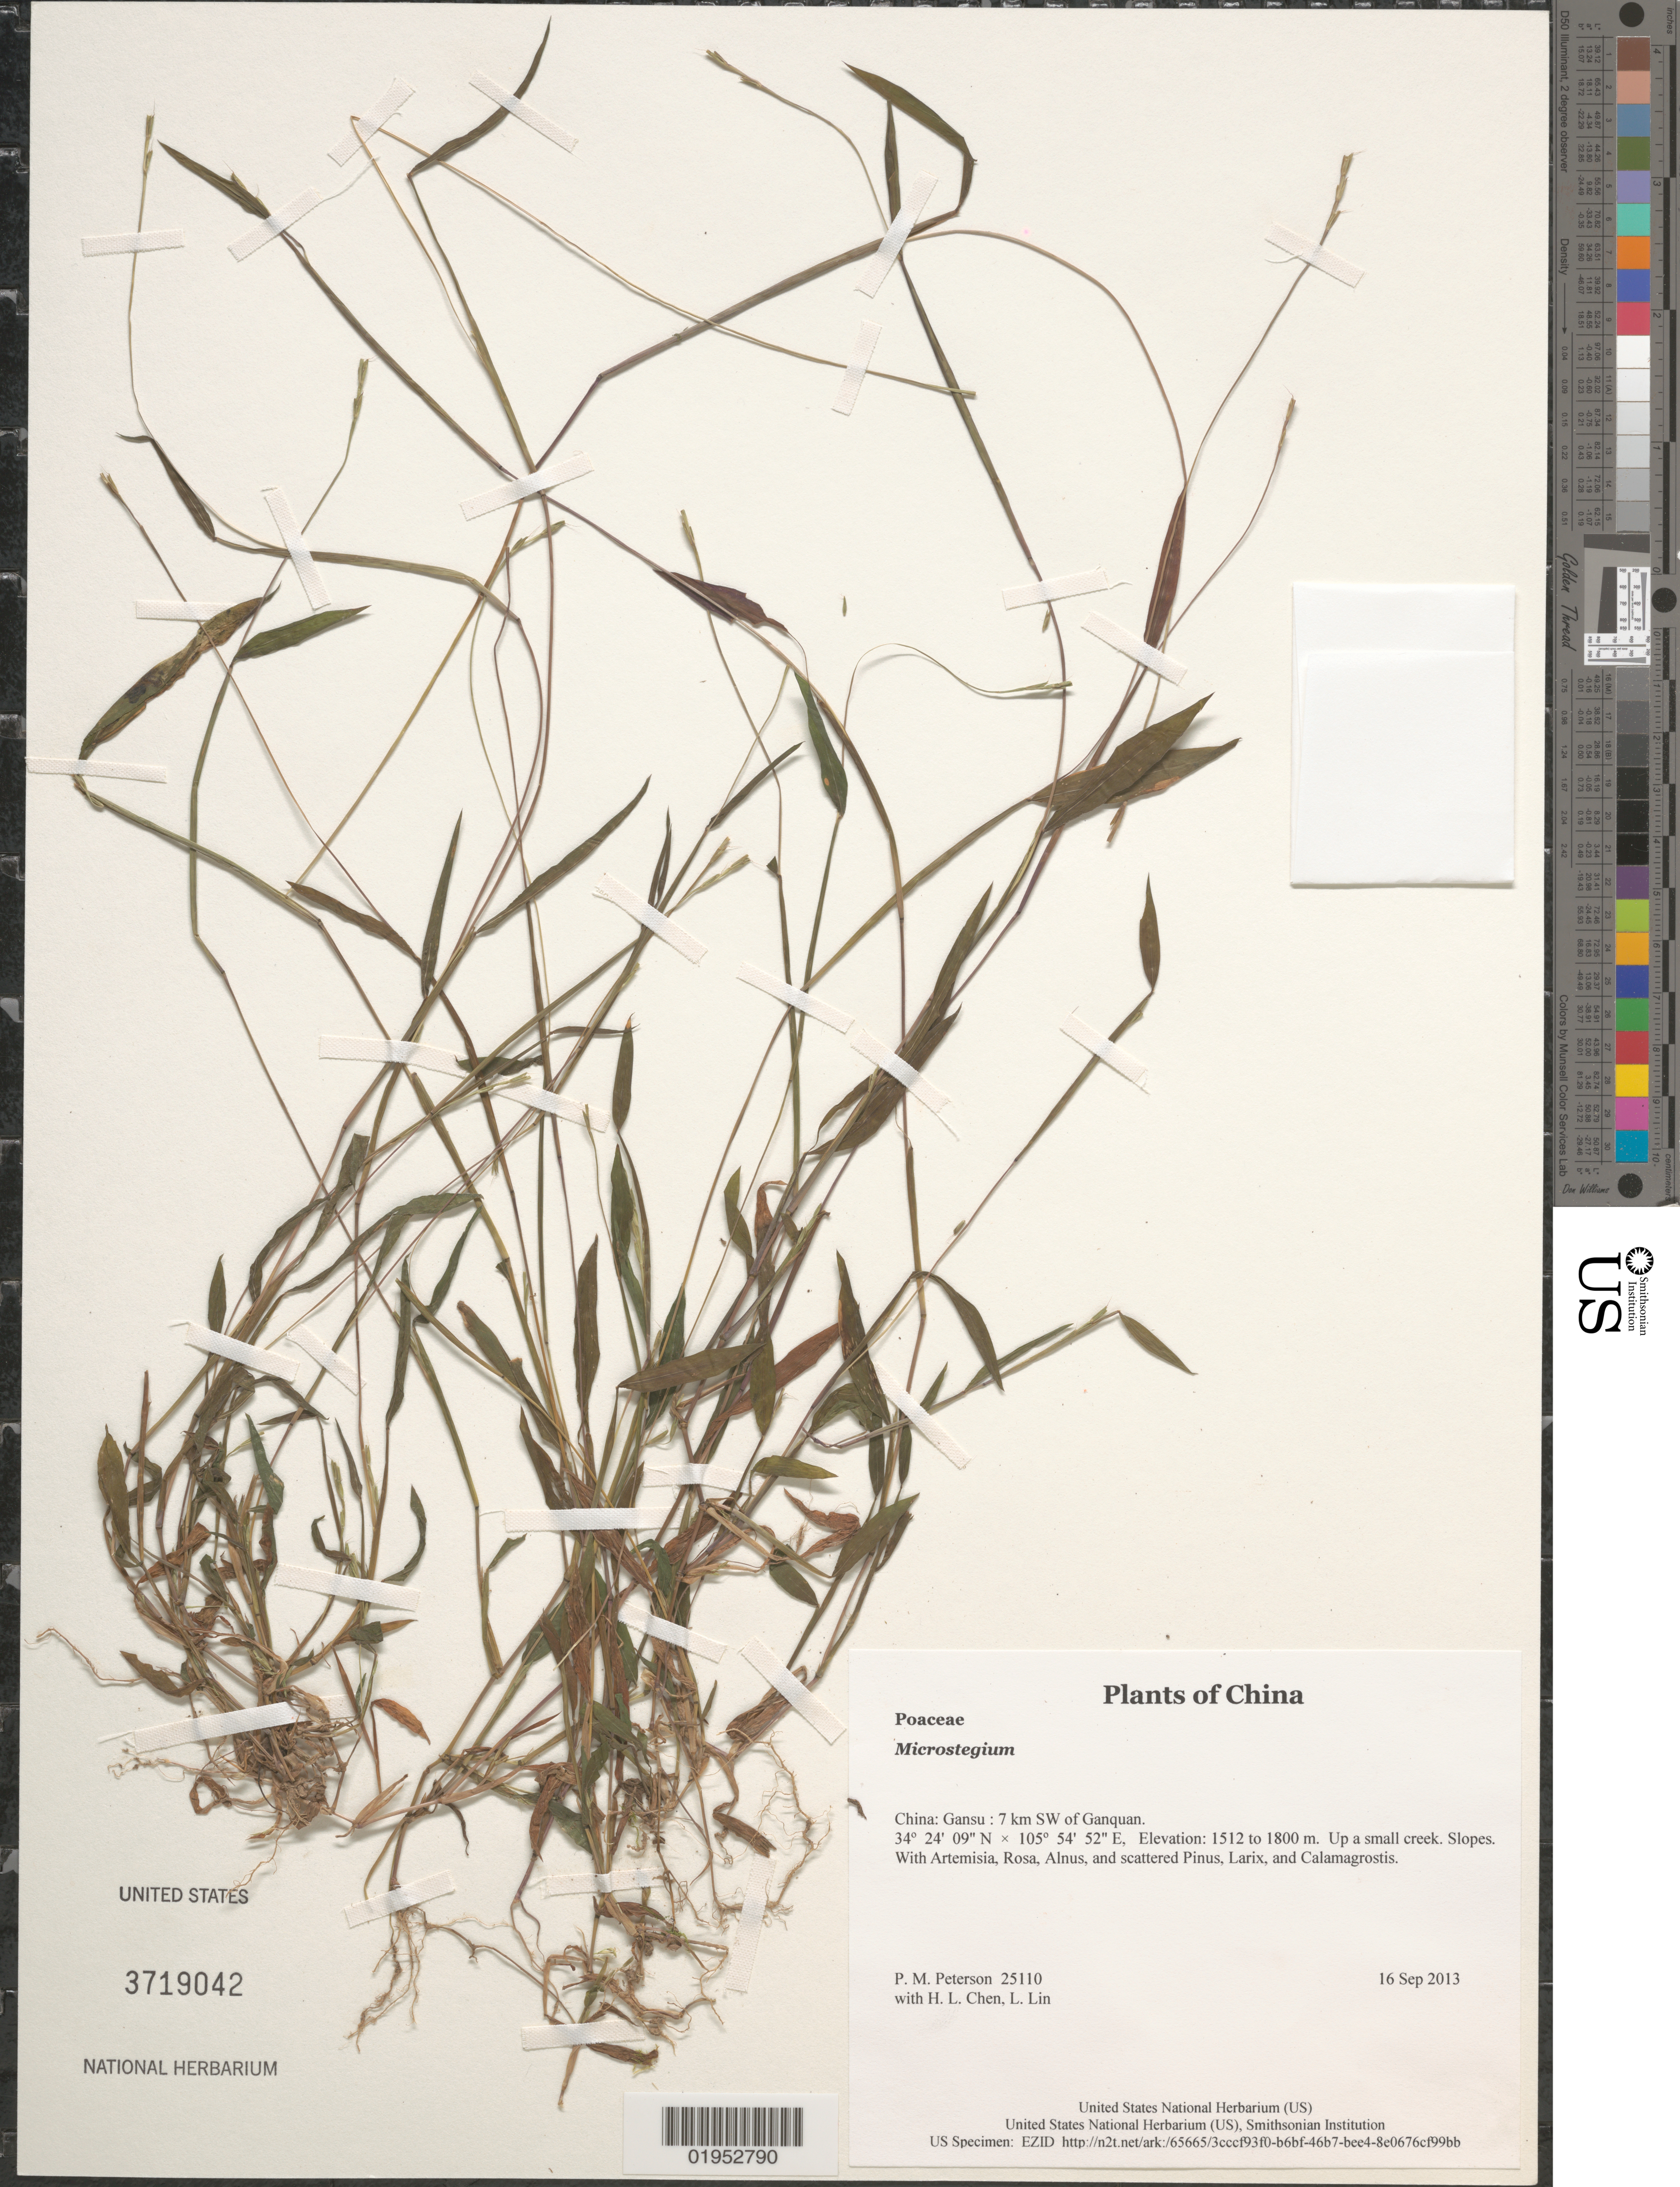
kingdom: Plantae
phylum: Tracheophyta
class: Liliopsida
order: Poales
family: Poaceae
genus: Microstegium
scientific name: Microstegium vimineum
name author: (Trin.) A. Camus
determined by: Barrett, Craig F.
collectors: P. M. Peterson, H. L. Chen & L. Lin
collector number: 25110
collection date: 2013-09-16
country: China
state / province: Gansu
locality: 7 km SW of Ganquan.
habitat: Up a small creek. Slopes.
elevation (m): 1512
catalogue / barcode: US 3719042